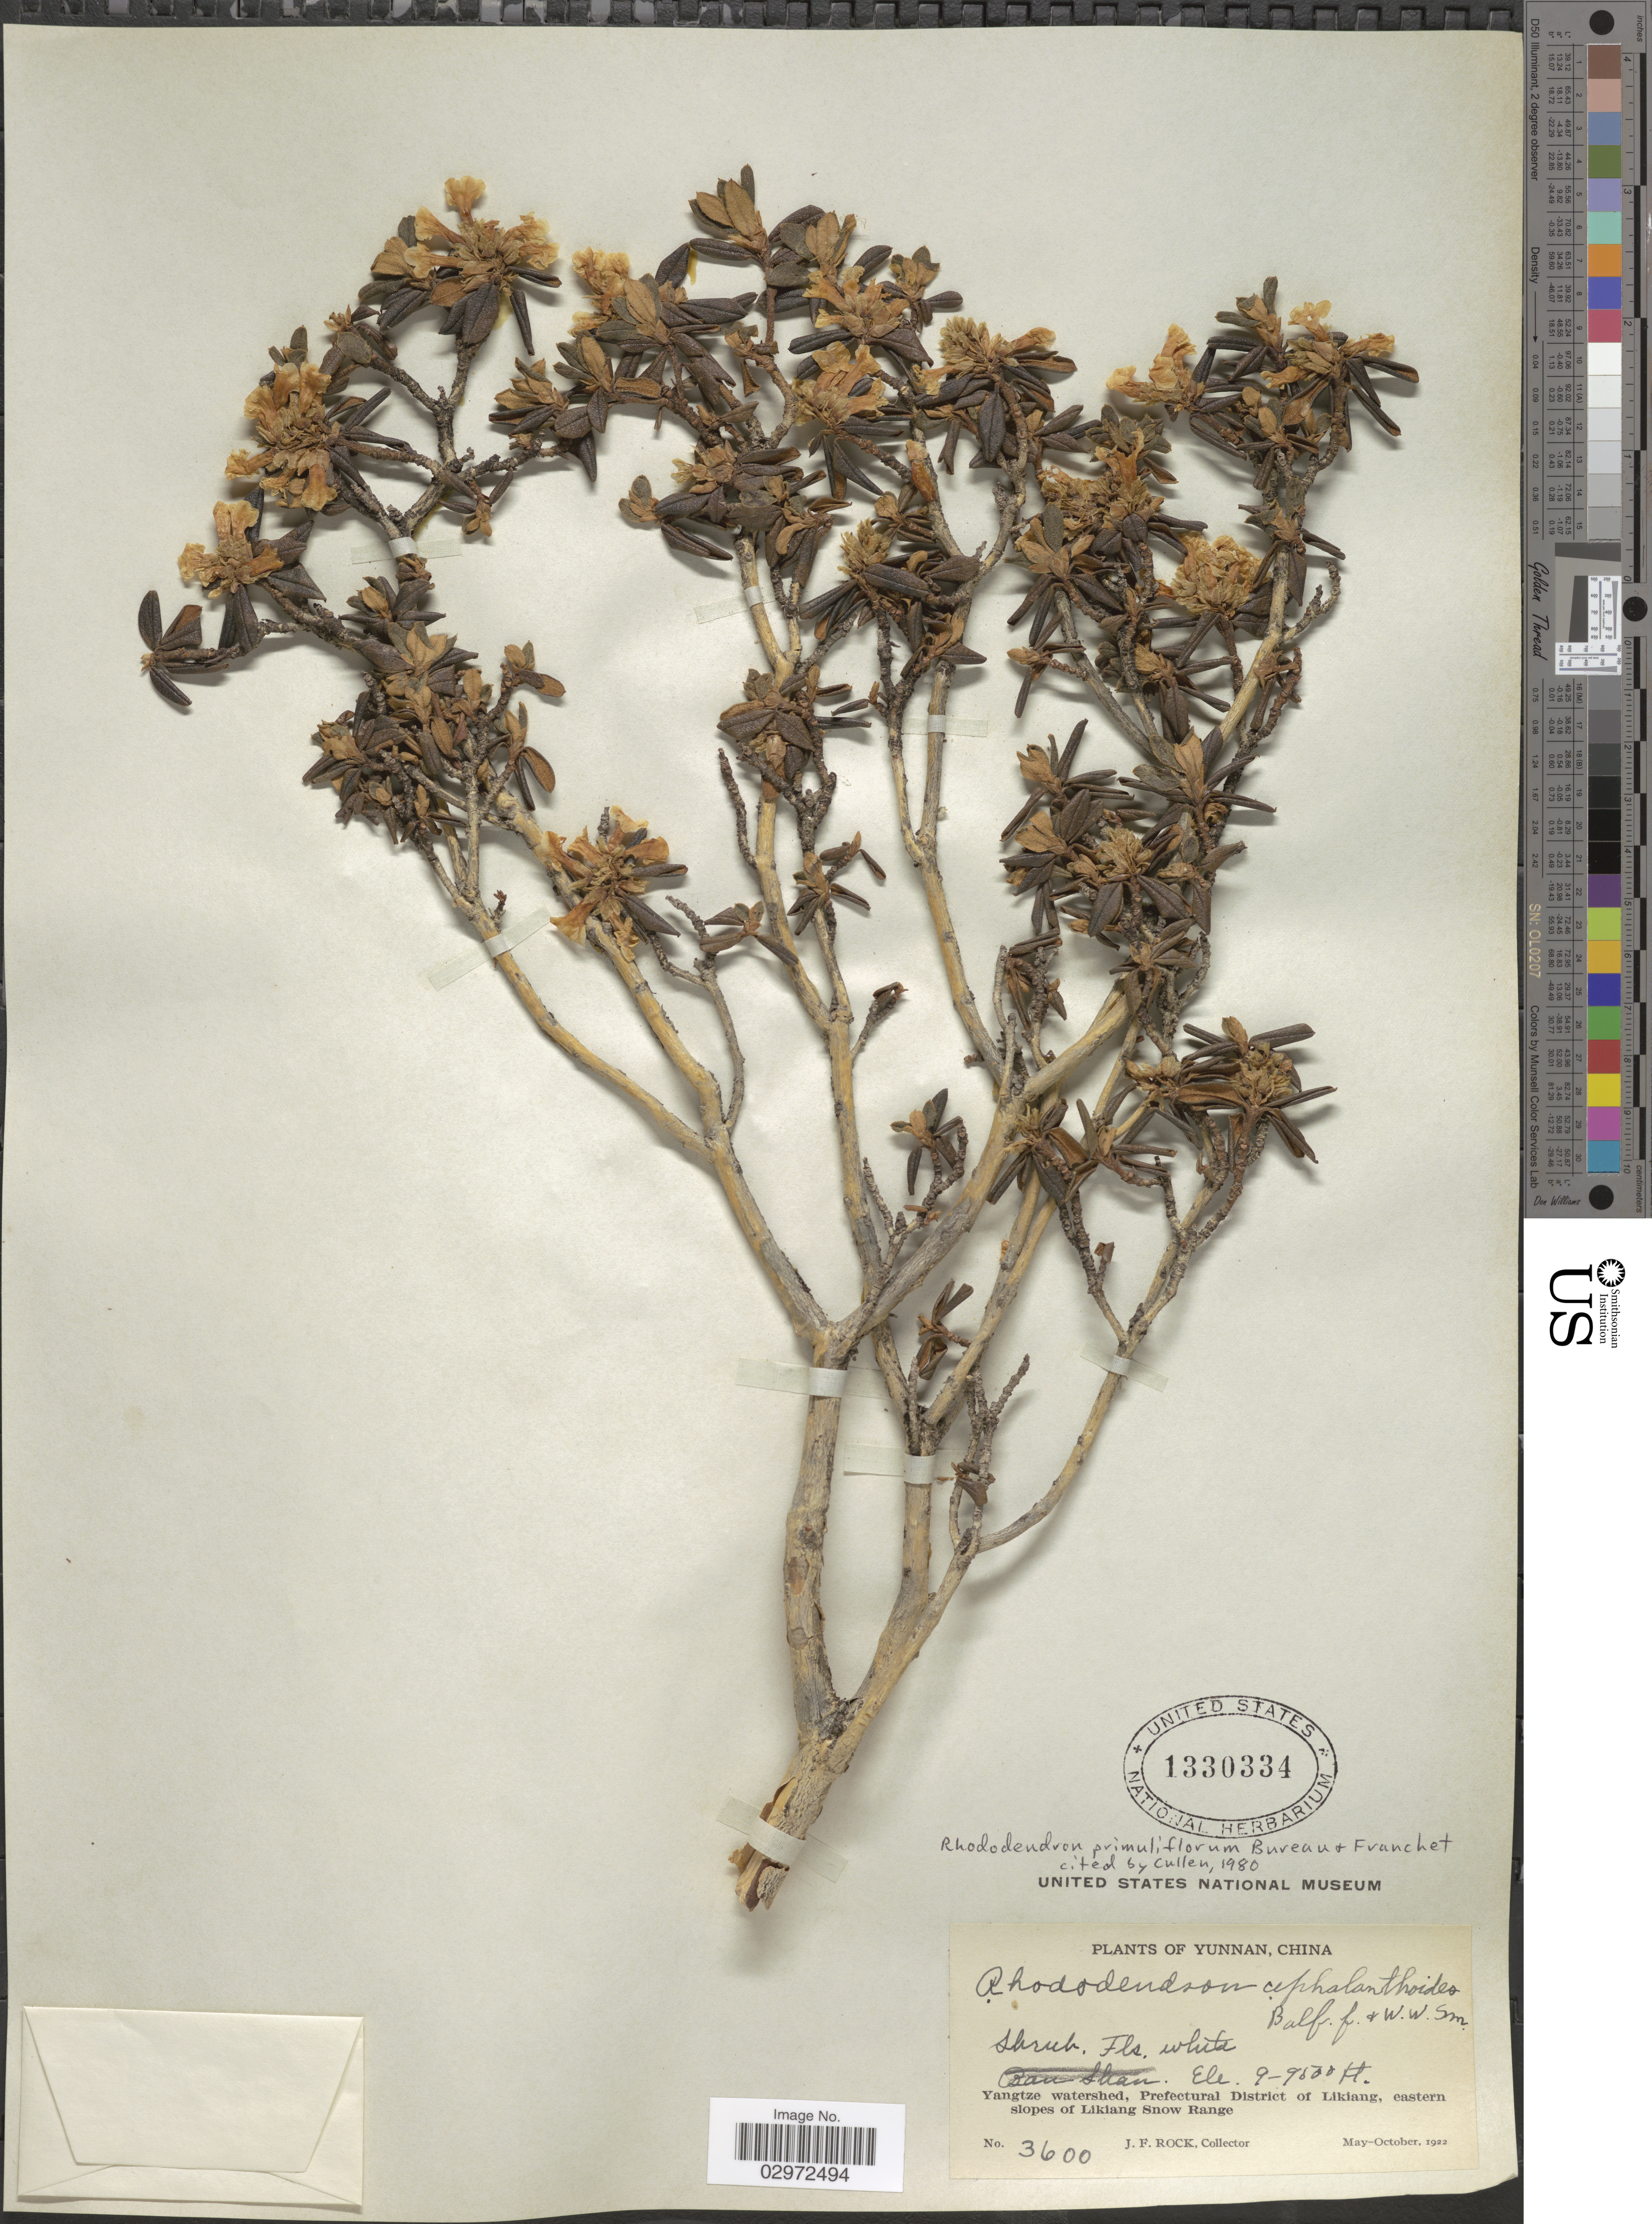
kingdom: Plantae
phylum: Tracheophyta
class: Magnoliopsida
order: Ericales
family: Ericaceae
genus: Rhododendron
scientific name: Rhododendron primuliflorum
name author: É. Bureau & Franch.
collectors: J. F. Rock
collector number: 3600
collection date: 1922-05/1922-10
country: China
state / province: Yunnan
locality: Yangtze watershed, Prefectural District of Likiang, eastern slopes of Likiang Snow Range.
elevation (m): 2743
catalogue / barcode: US 1330334